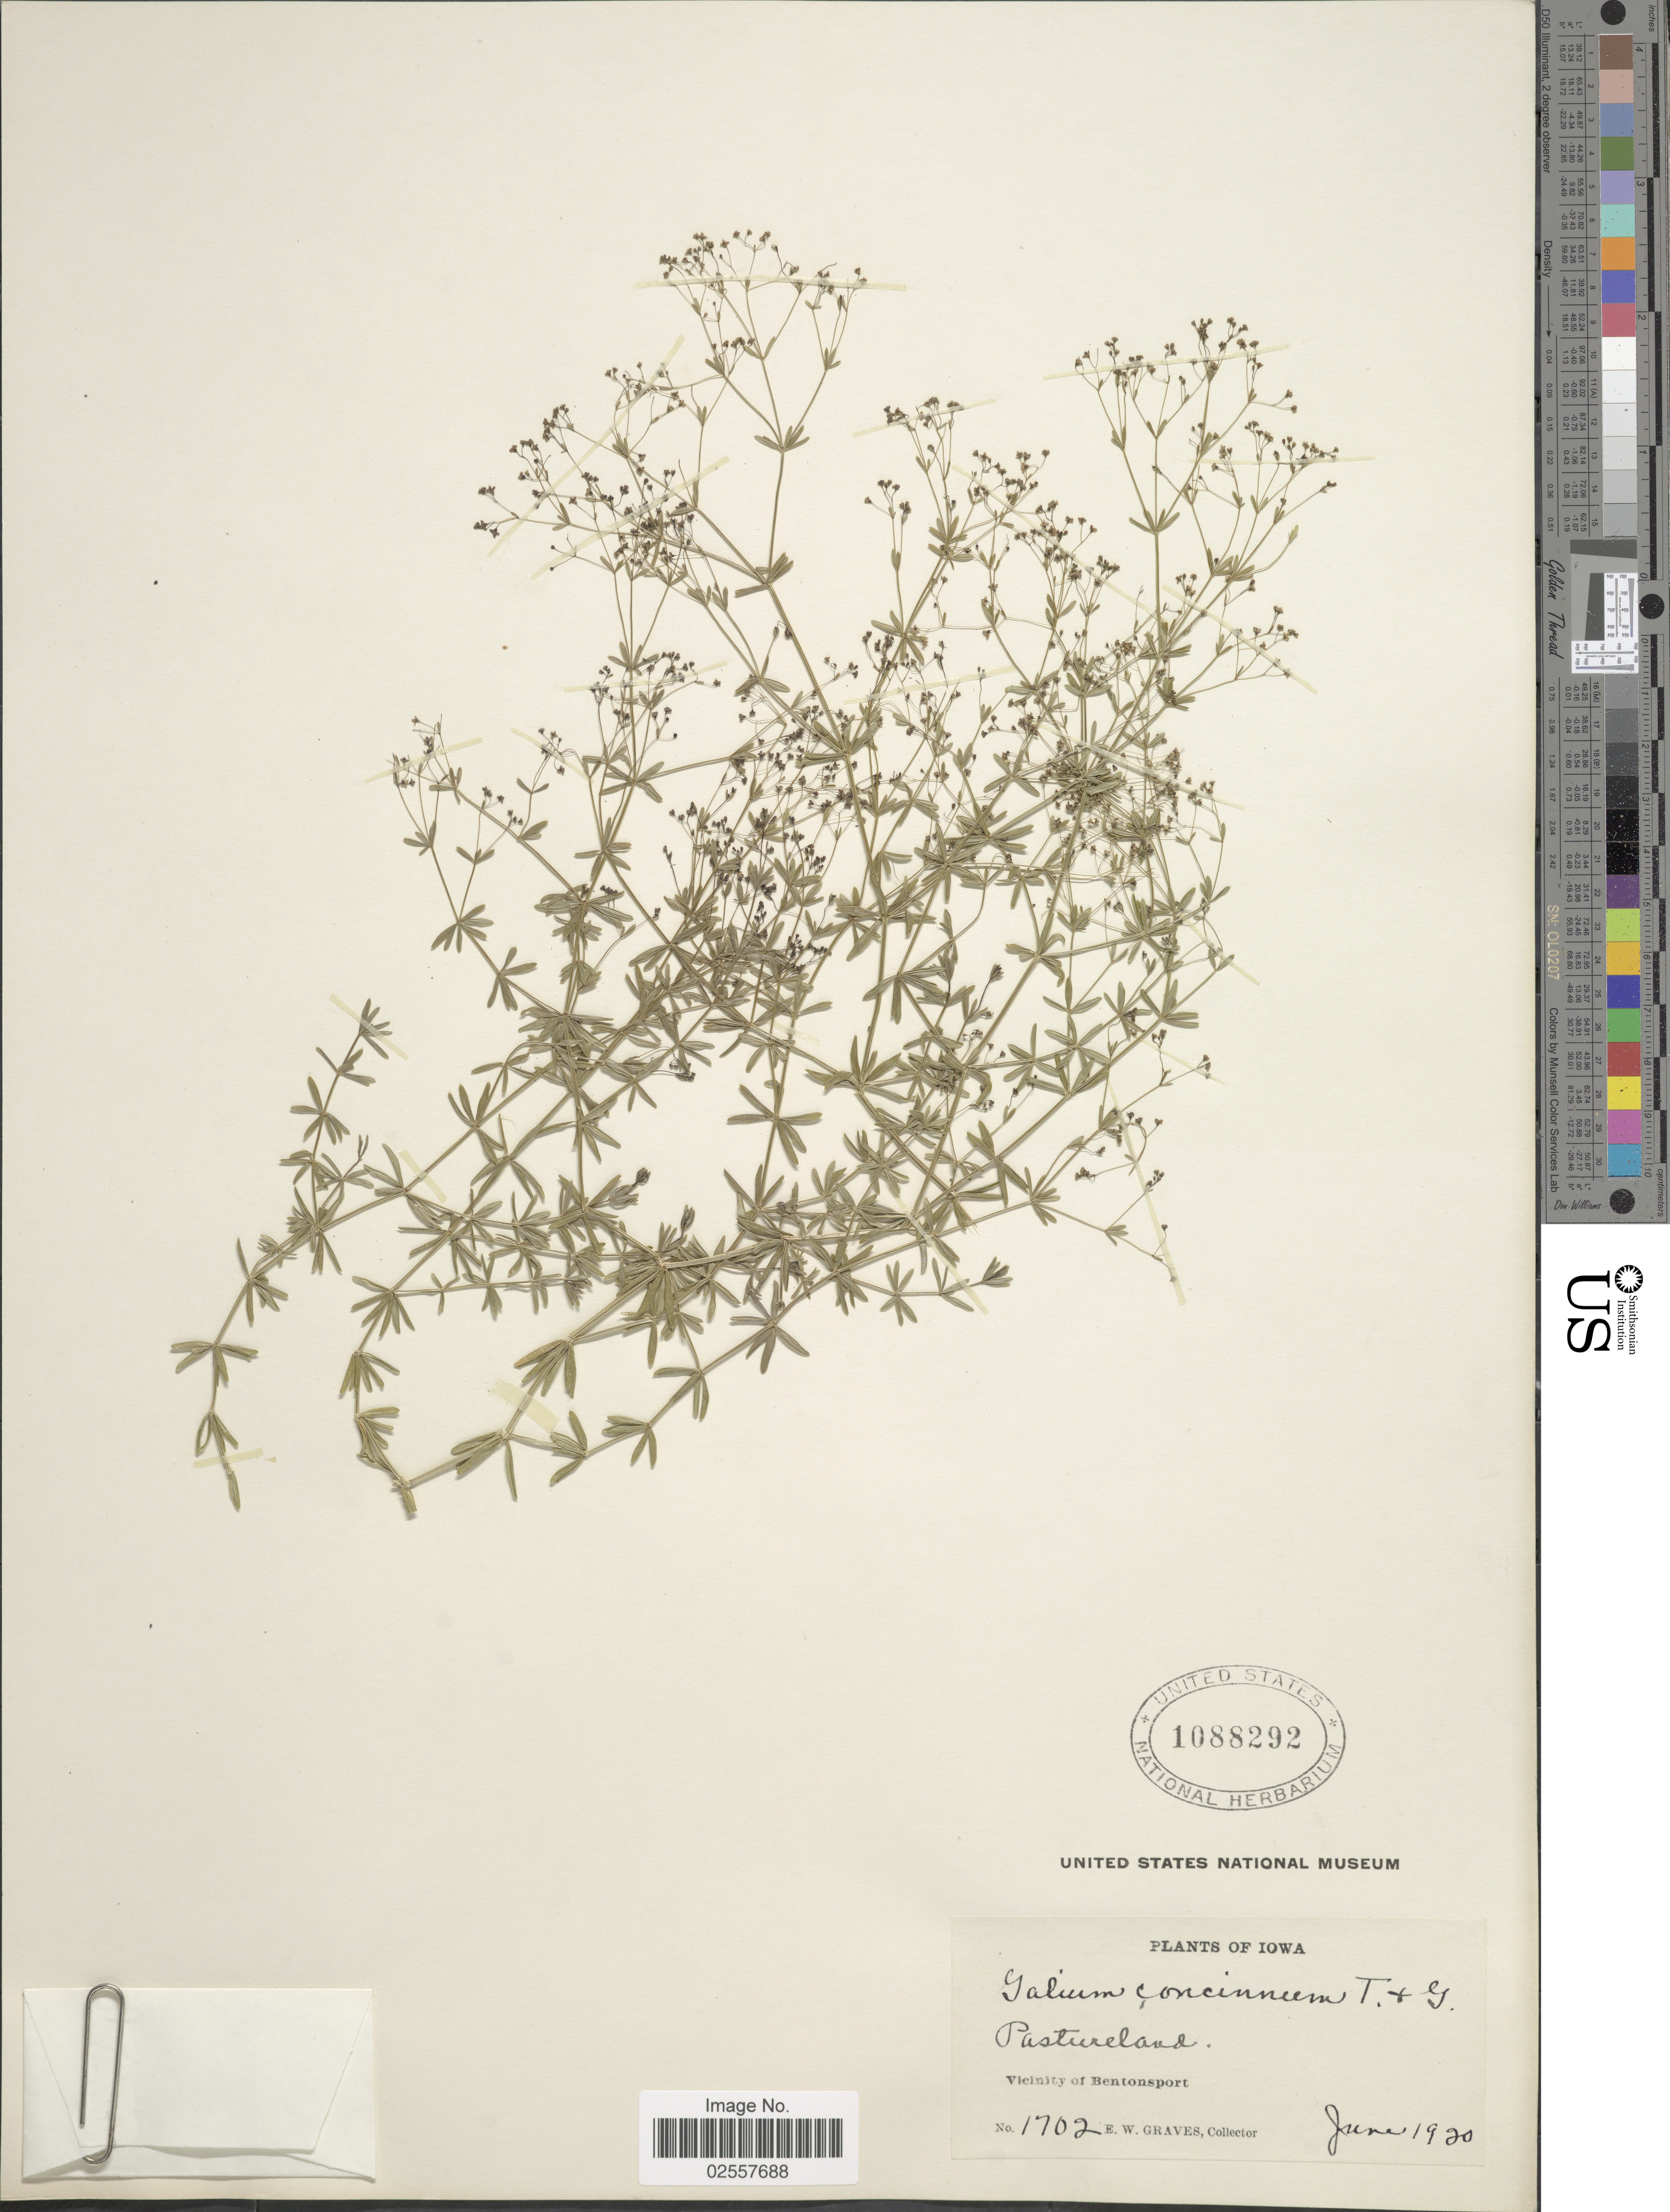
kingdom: Plantae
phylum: Tracheophyta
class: Magnoliopsida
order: Gentianales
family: Rubiaceae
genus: Galium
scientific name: Galium concinnum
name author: Torr. & A. Gray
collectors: E. Graves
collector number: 1702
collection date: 1920-06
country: United States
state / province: Iowa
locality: Pastureland. Vicinity of Bentonsport.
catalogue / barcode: US 1088292